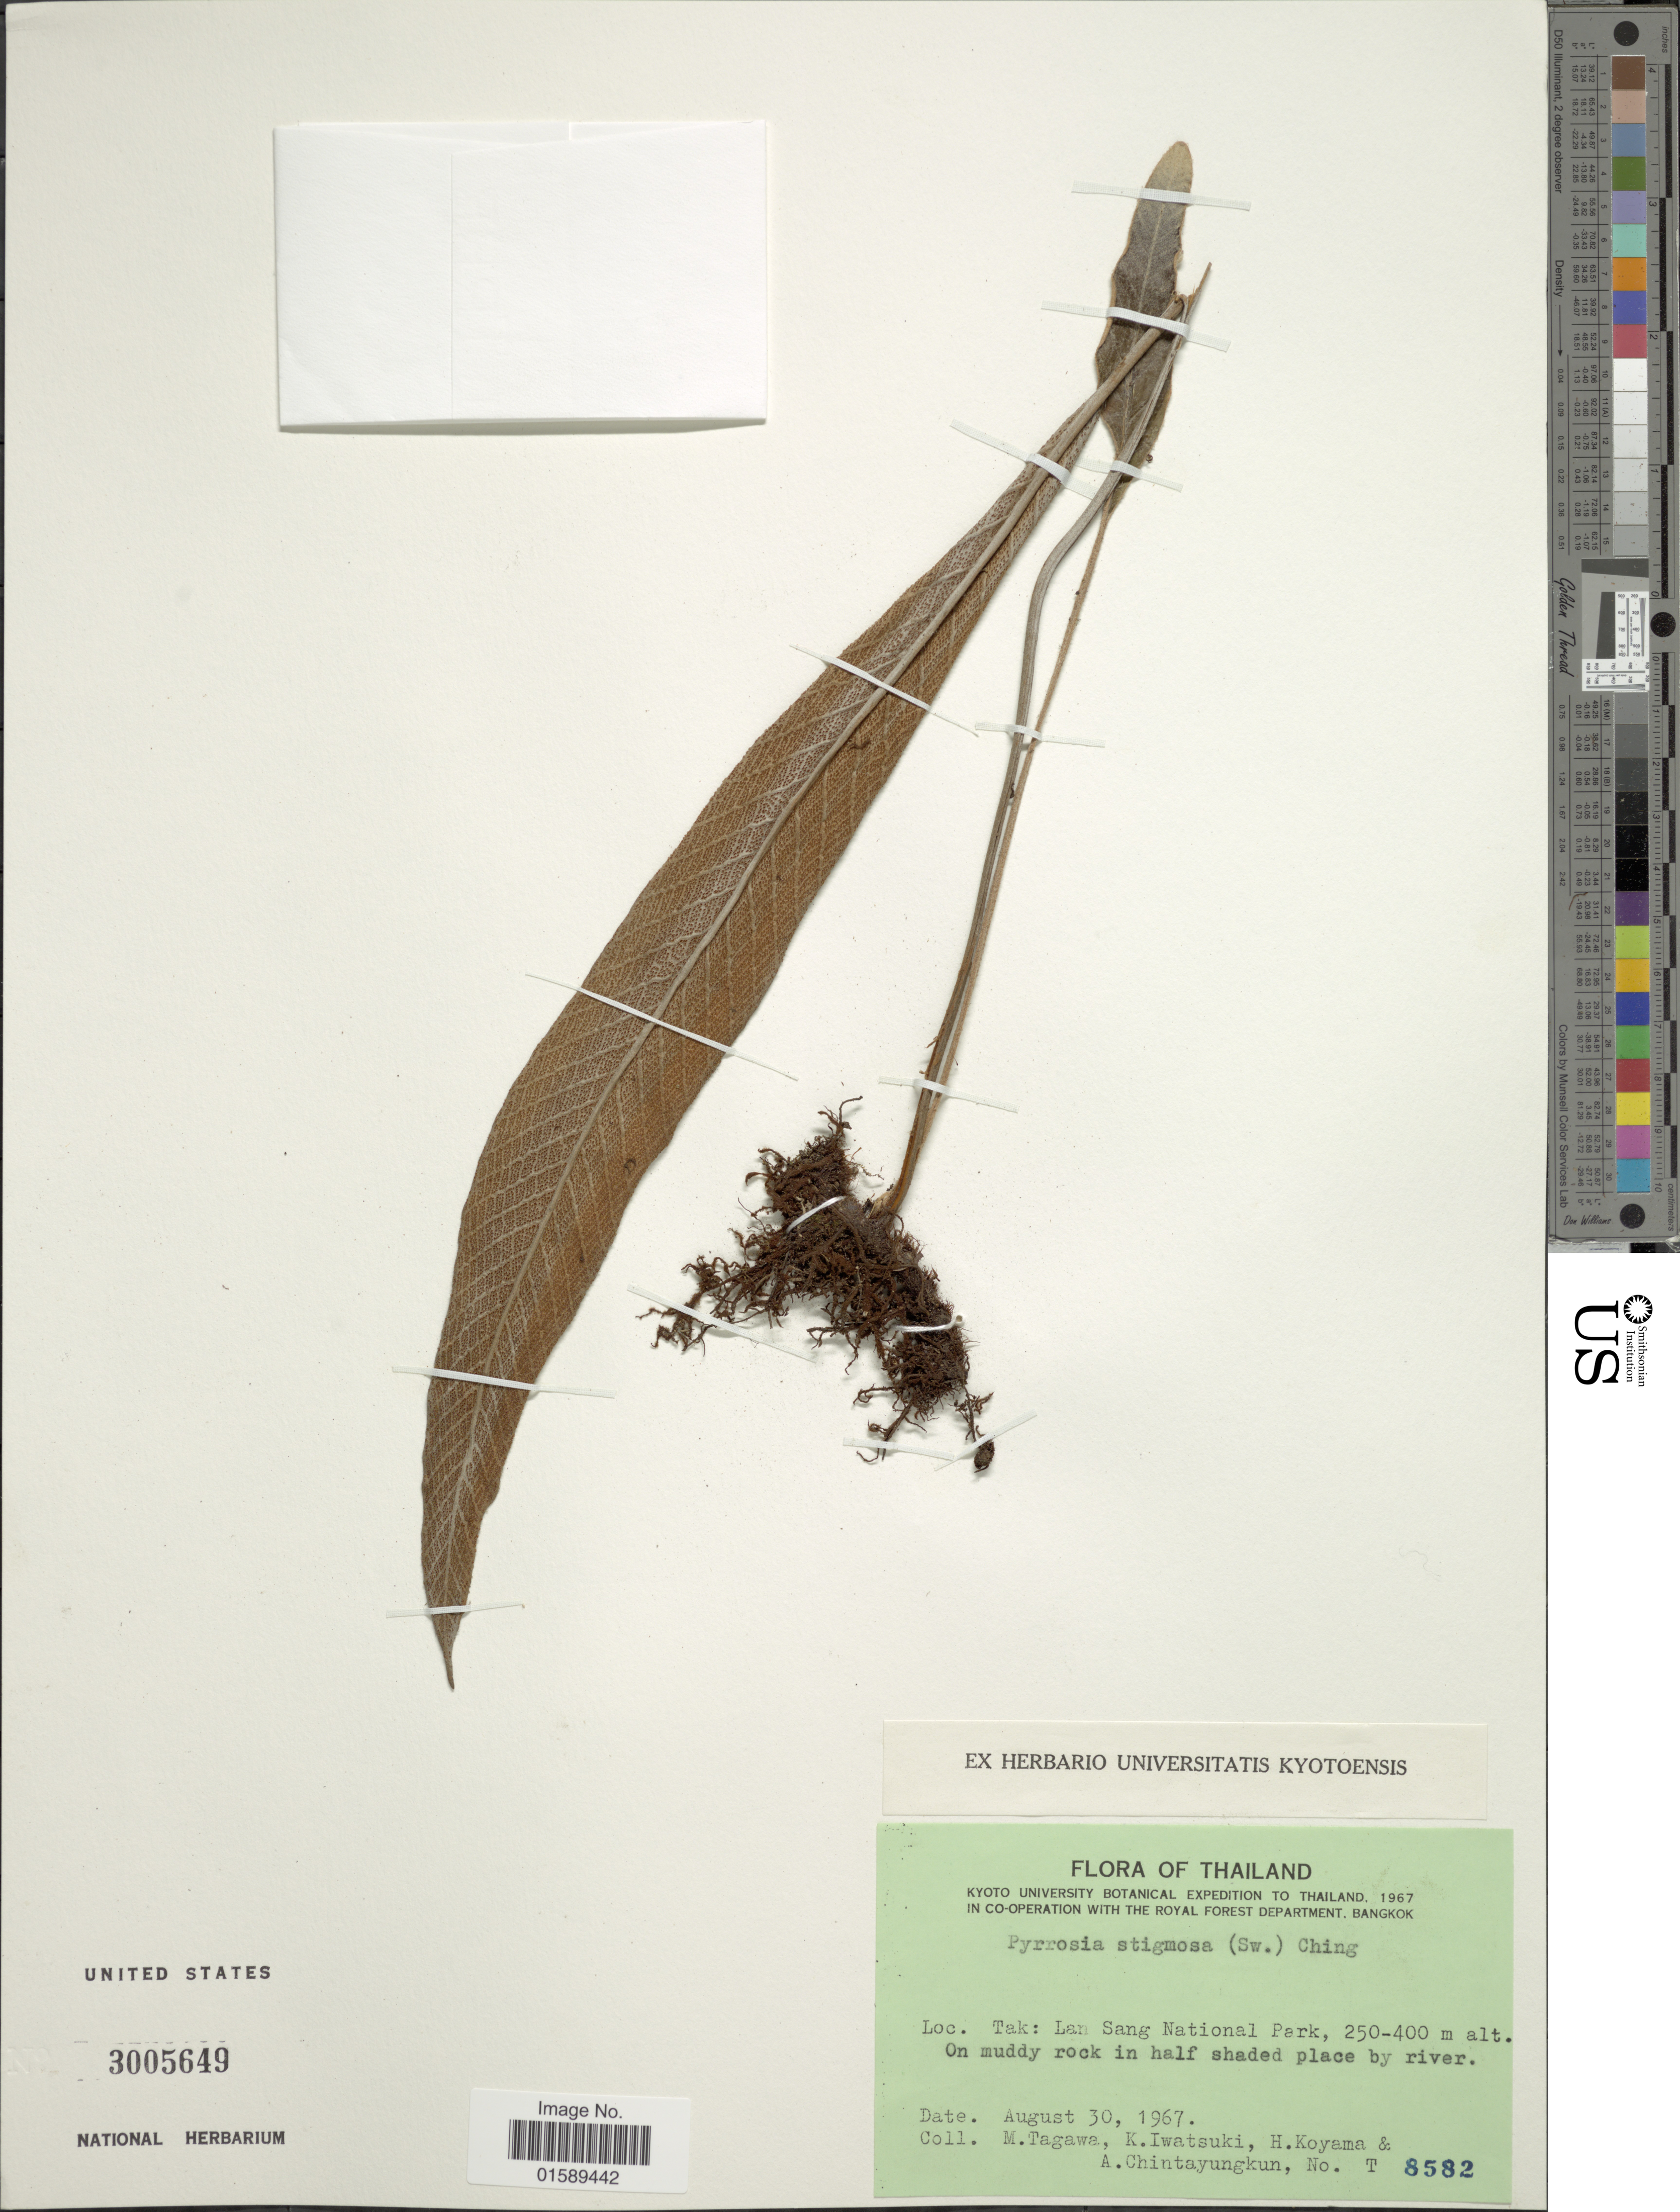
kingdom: Plantae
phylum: Tracheophyta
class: Polypodiopsida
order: Polypodiales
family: Polypodiaceae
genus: Pyrrosia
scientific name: Pyrrosia stigmosa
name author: (Sw.) Ching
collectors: M. Tagawa, K. Iwatsuki, H. Koyama & A. Chintayungkun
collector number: T8582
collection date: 1967-08-30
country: Thailand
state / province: Tak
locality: Thailand, Tak: Lan Sang National Park.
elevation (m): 250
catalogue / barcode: US 3005649